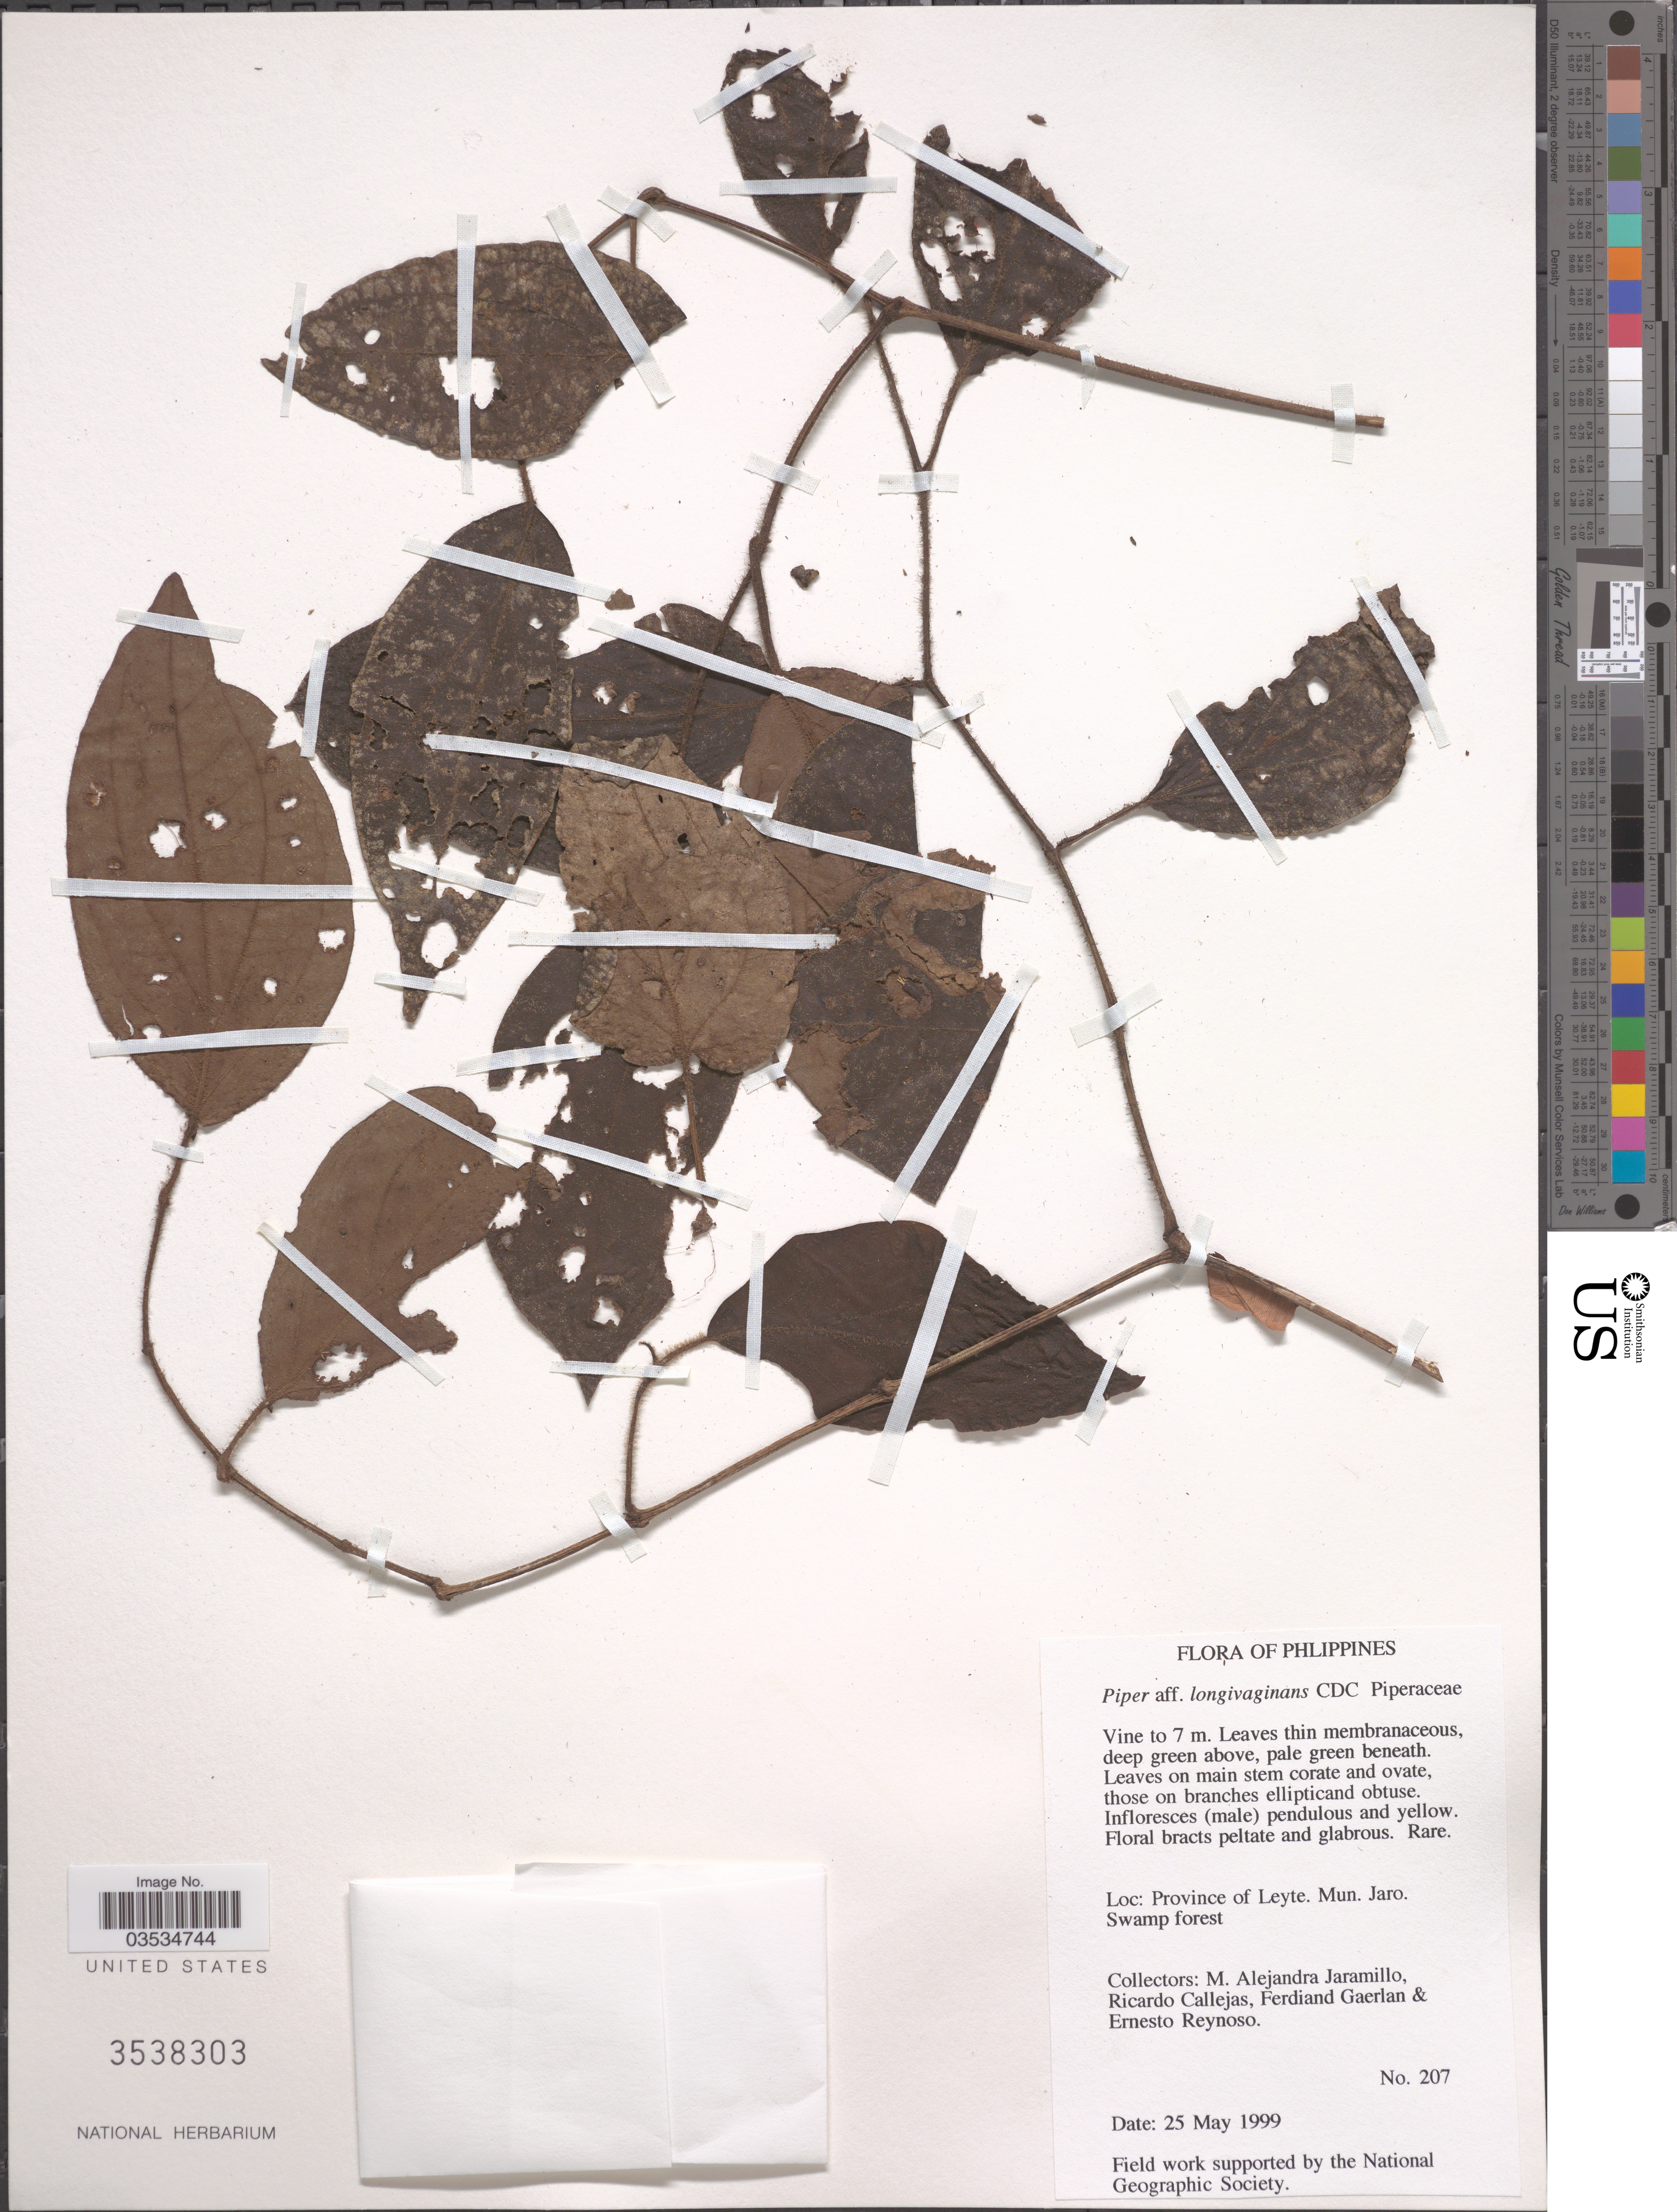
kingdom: Plantae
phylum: Tracheophyta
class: Magnoliopsida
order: Piperales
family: Piperaceae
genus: Piper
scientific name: Piper longivaginans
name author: C. DC.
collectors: M. A. Jaramillo, R. Callejas, F. Gaerlan & E. Reynoso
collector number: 207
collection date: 1999-05-25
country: Philippines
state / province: Eastern Visayas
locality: Province of Leyte. Mun. Jaro.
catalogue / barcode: US 3538303